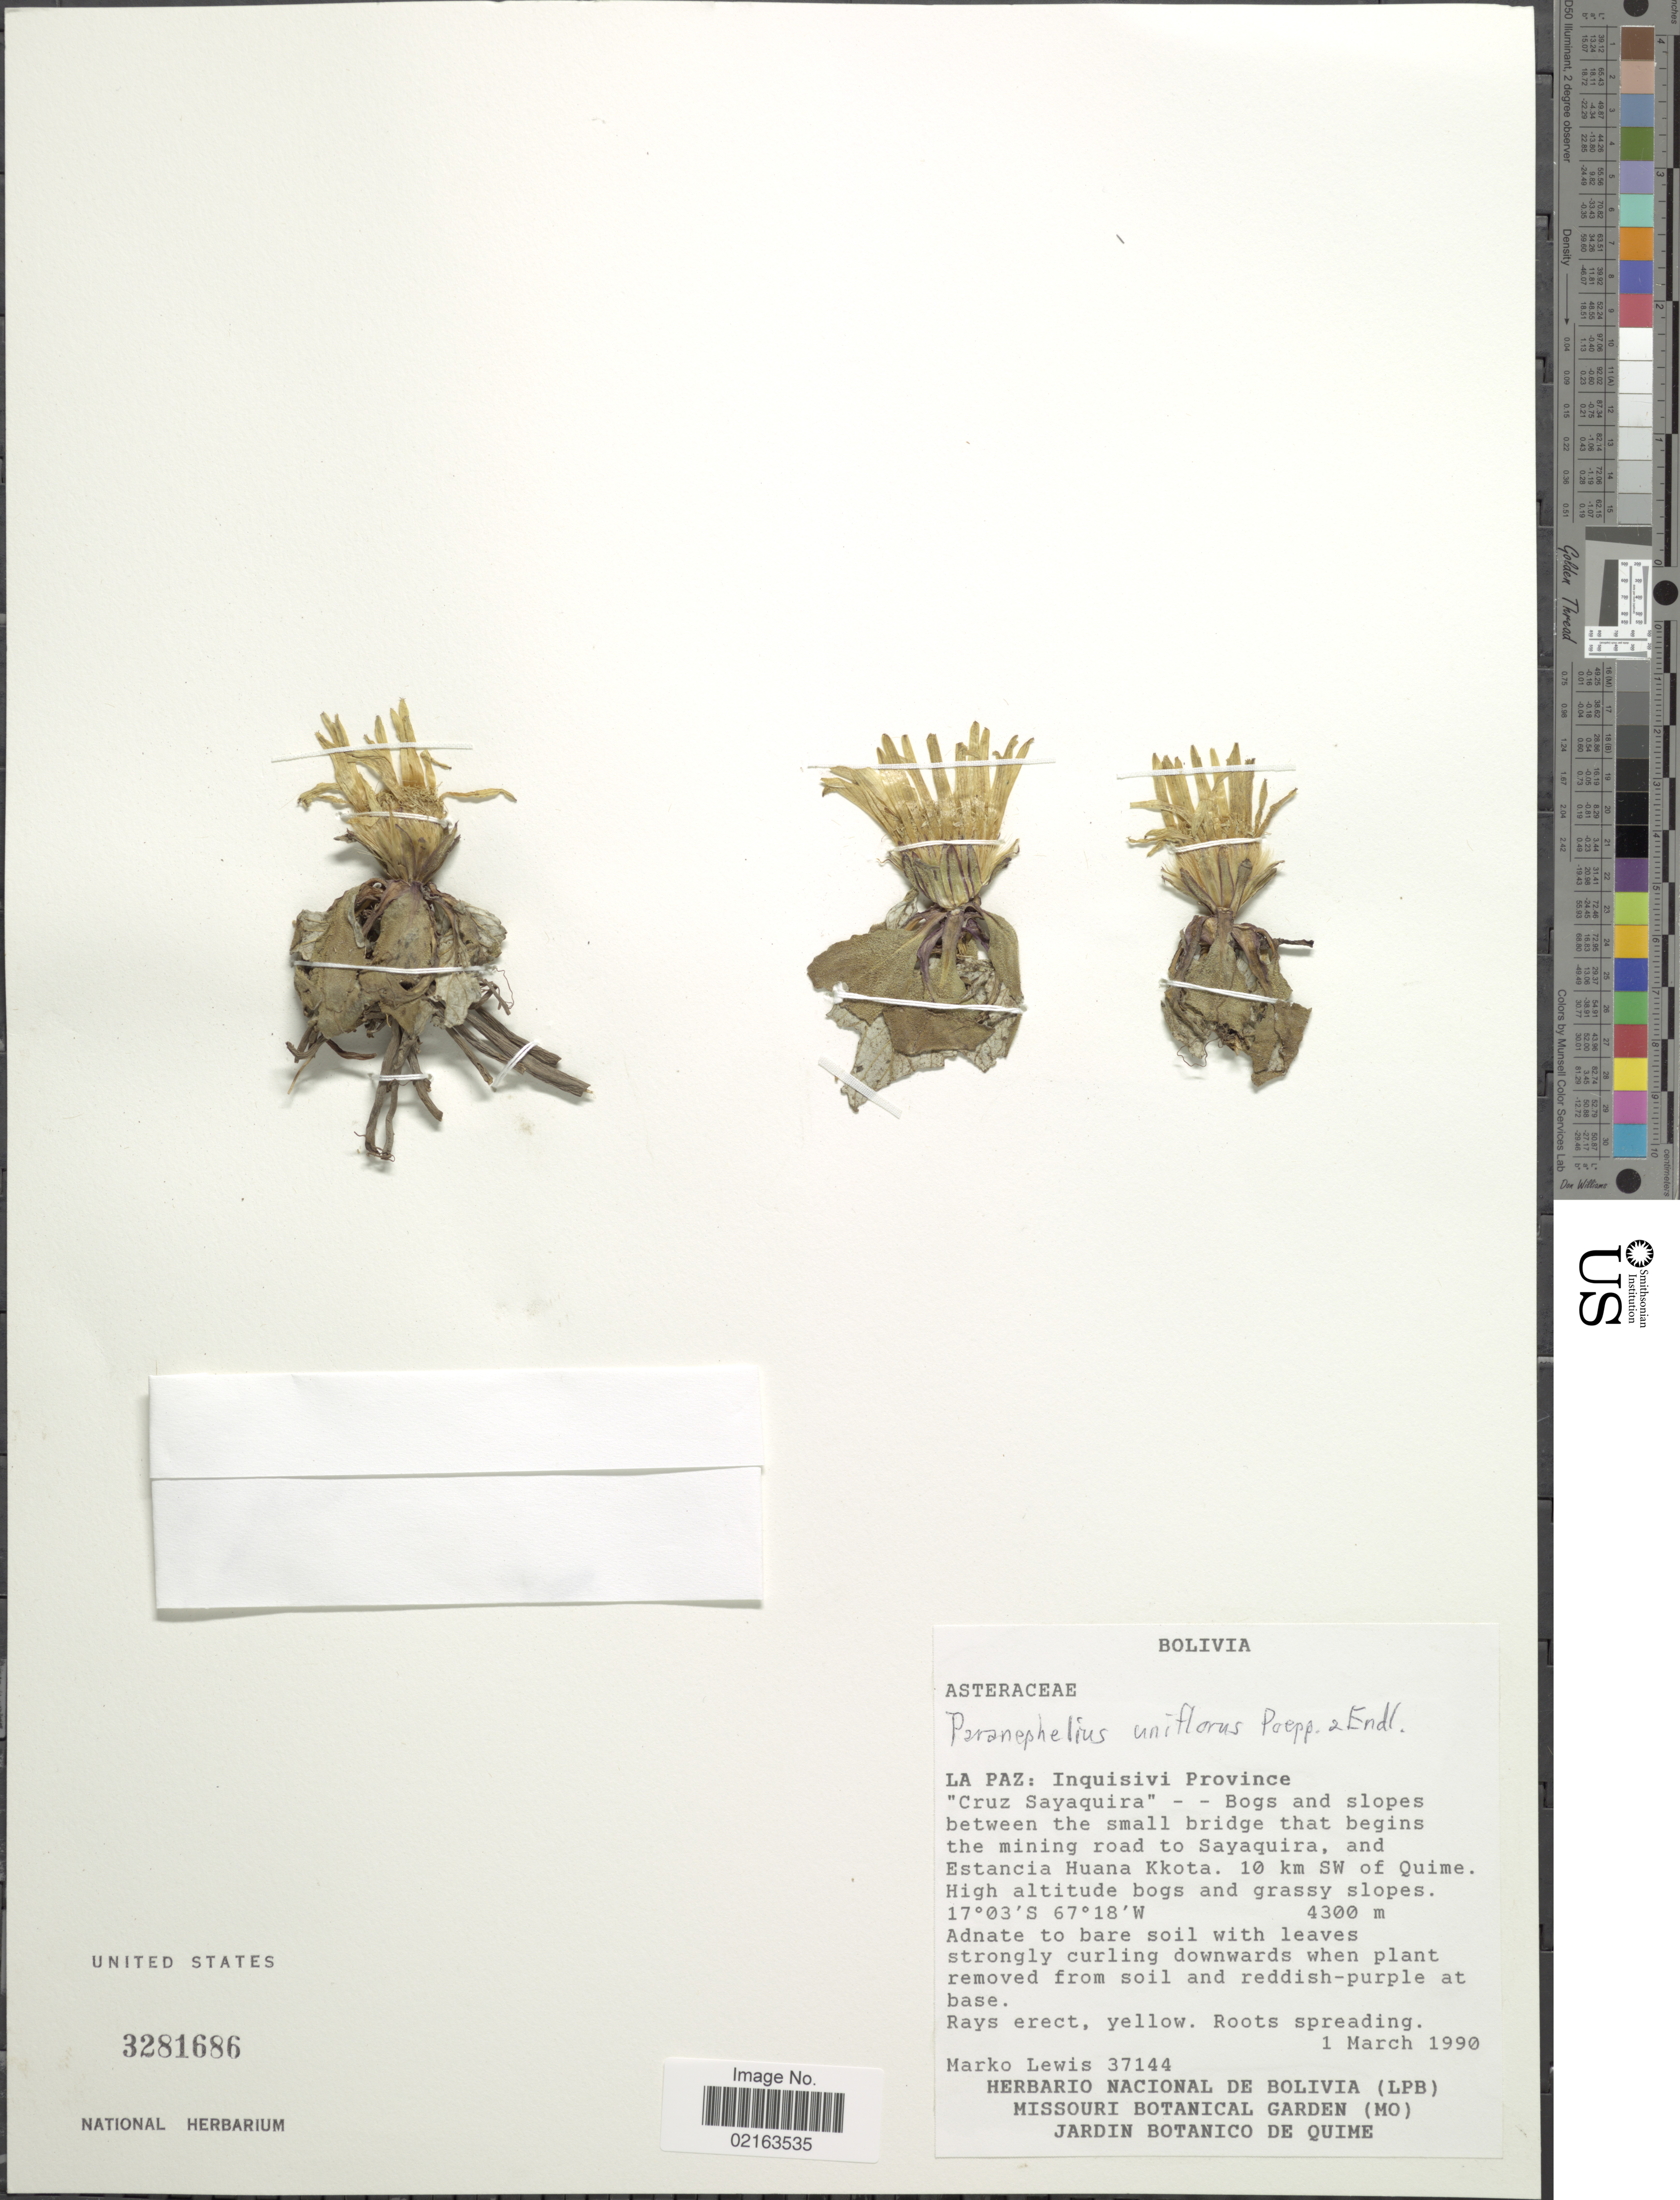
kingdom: Plantae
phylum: Tracheophyta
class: Magnoliopsida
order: Asterales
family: Asteraceae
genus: Paranephelius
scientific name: Paranephelius uniflorus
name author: Poepp. & Endl.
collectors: M. A. Lewis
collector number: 37144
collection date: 1990-03-01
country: Bolivia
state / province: La Paz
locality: La Paz: Inquisivi Province. "Cruz Sayaquira" - - Bogs and slopes between the small bridge that begins the mining road to Sayaquira, and Estancia Huana Kkota. 10 km SW of Quime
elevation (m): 4300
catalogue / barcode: US 3281686